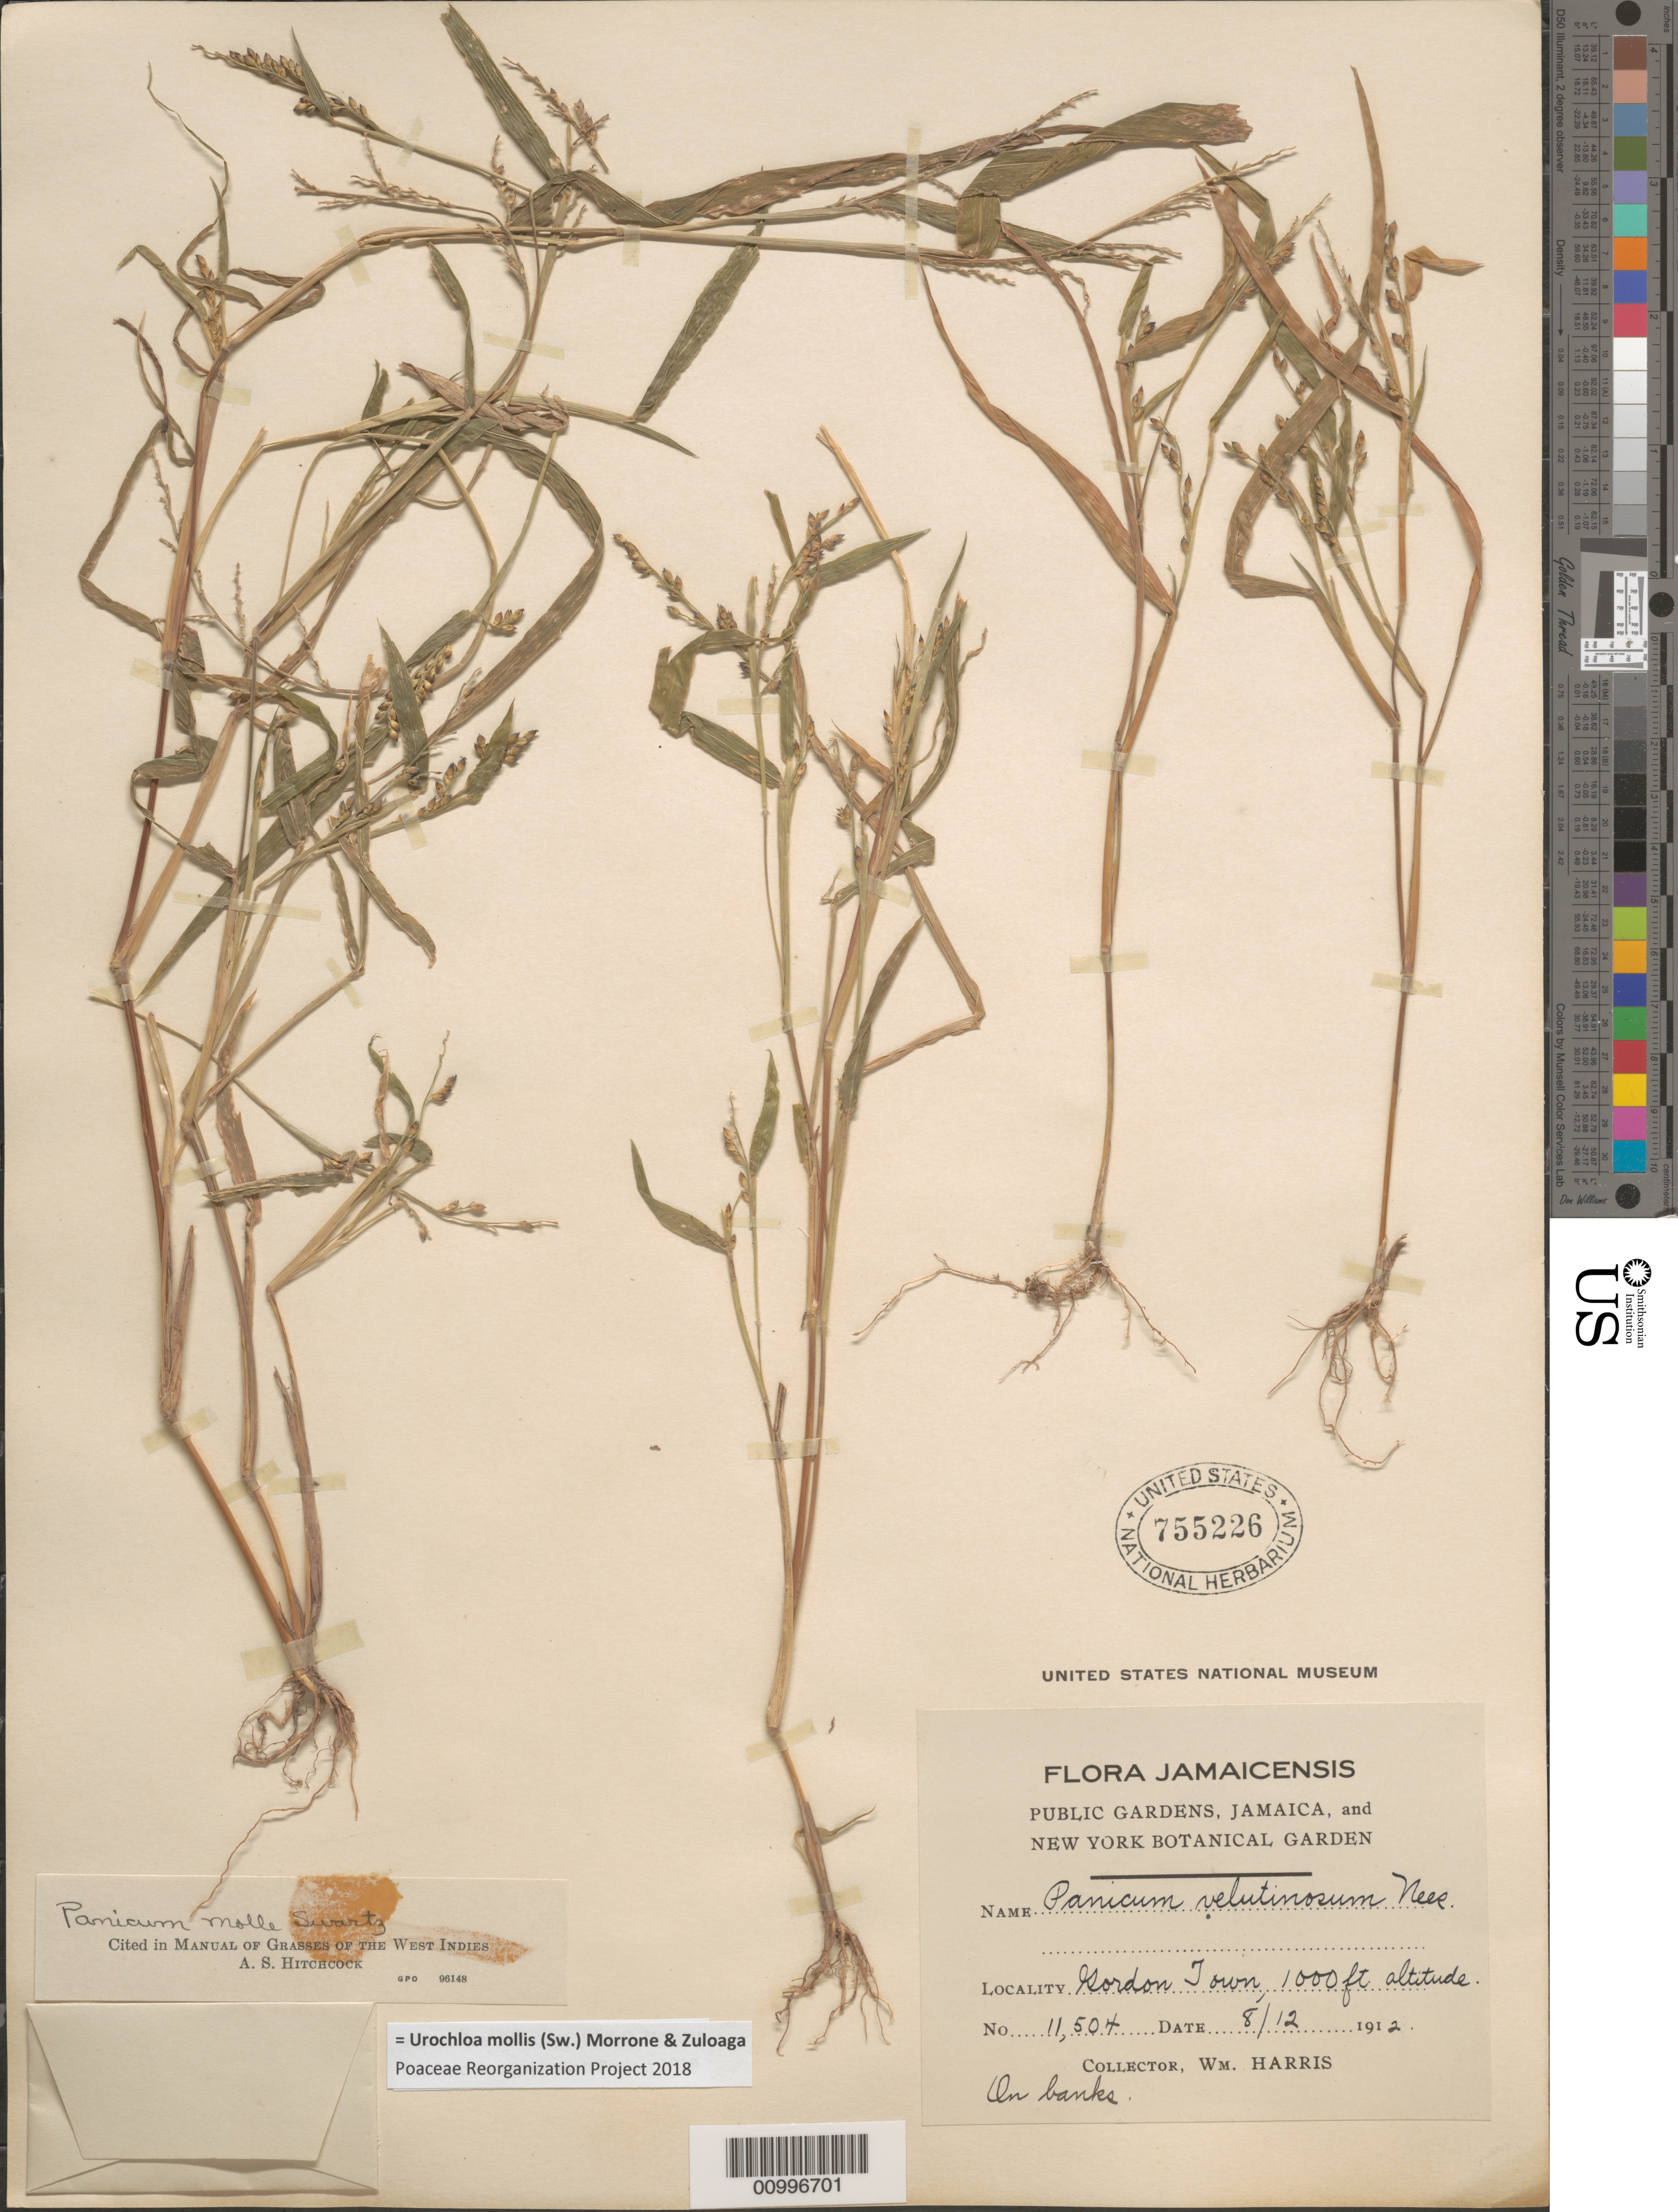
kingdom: Plantae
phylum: Tracheophyta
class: Liliopsida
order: Poales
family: Poaceae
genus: Brachiaria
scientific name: Brachiaria mollis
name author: (Sw.) Parodi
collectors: W. H. Harris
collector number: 11504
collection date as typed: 12 Aug 1912 or 08 Dec 1912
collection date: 1912-08-12 or 1912-12-08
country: Jamaica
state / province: Saint Andrew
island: Jamaica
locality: Gordon Town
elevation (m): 305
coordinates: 0 N, 0 E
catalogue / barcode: US 755226